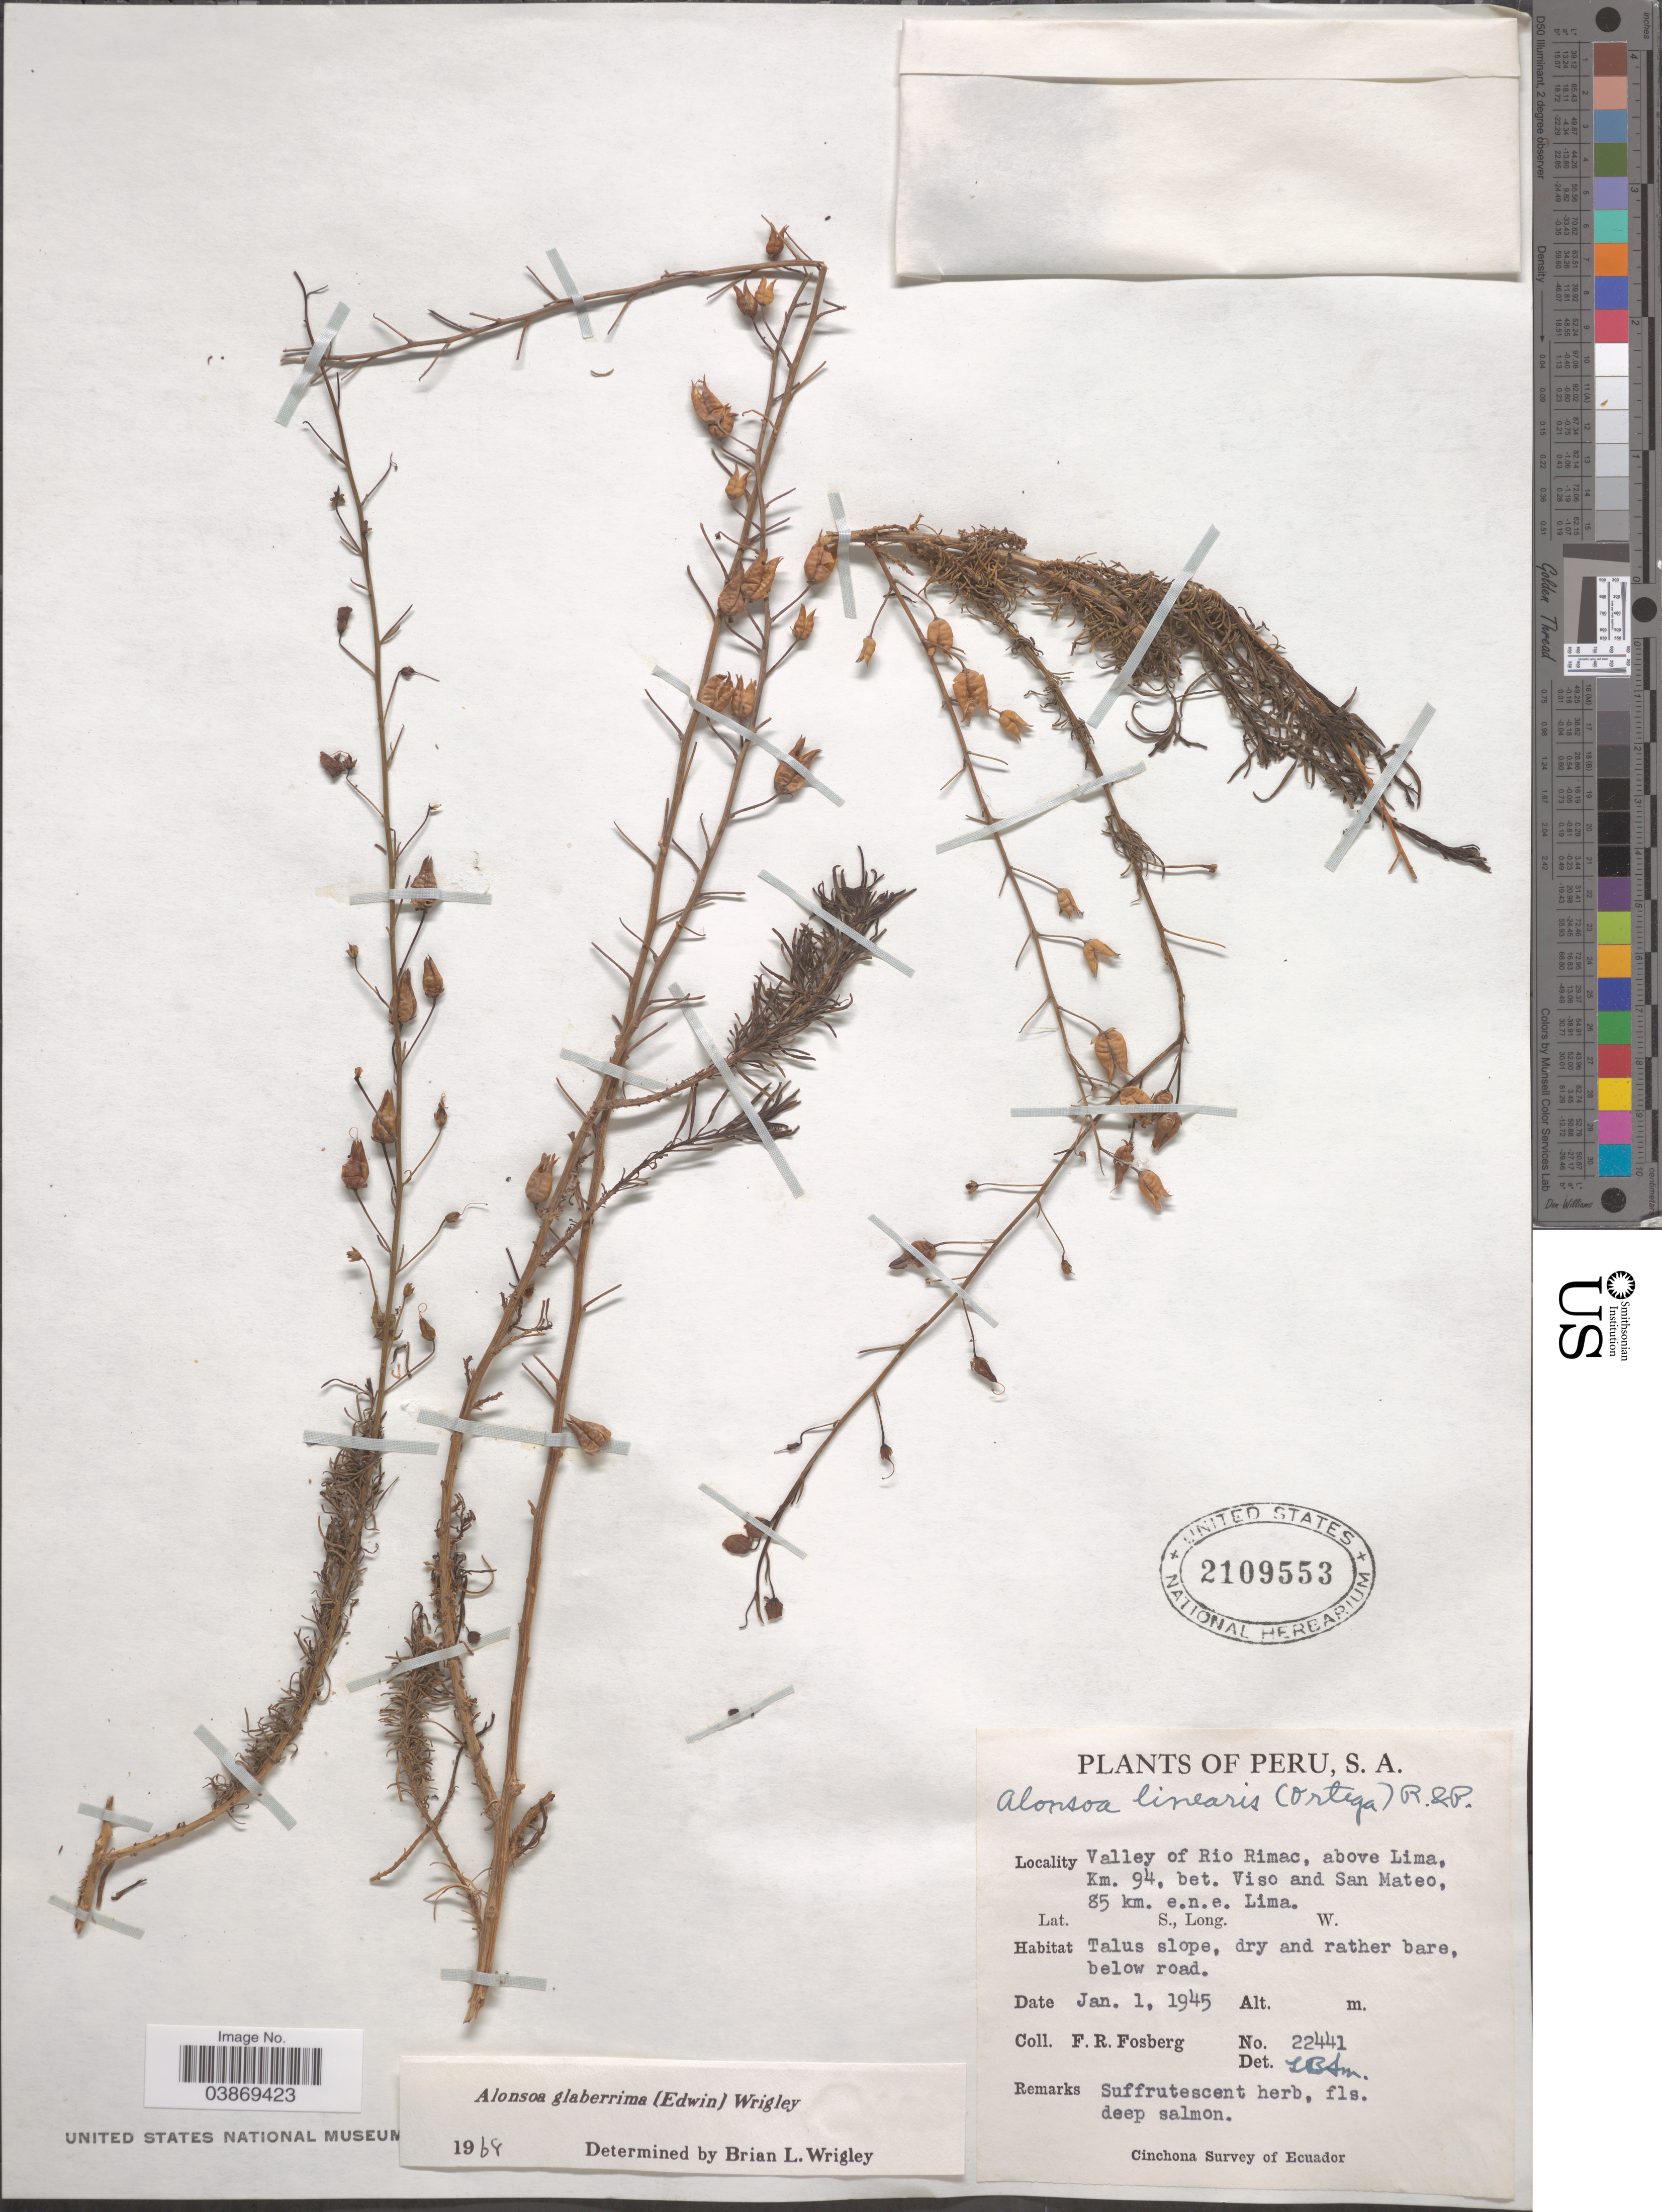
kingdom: Plantae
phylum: Tracheophyta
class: Magnoliopsida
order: Lamiales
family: Scrophulariaceae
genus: Alonsoa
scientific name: Alonsoa linearis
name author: (Jacq.) Ruiz & Pav.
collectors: F. R. Fosberg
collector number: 22441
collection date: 1945-01-01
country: Peru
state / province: Lima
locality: Valley of Rio Rimac, above Lima, Km. 94, bet. Viso and San Mateo, 85 km. e.n.e. Lima.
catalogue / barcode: US 2109553